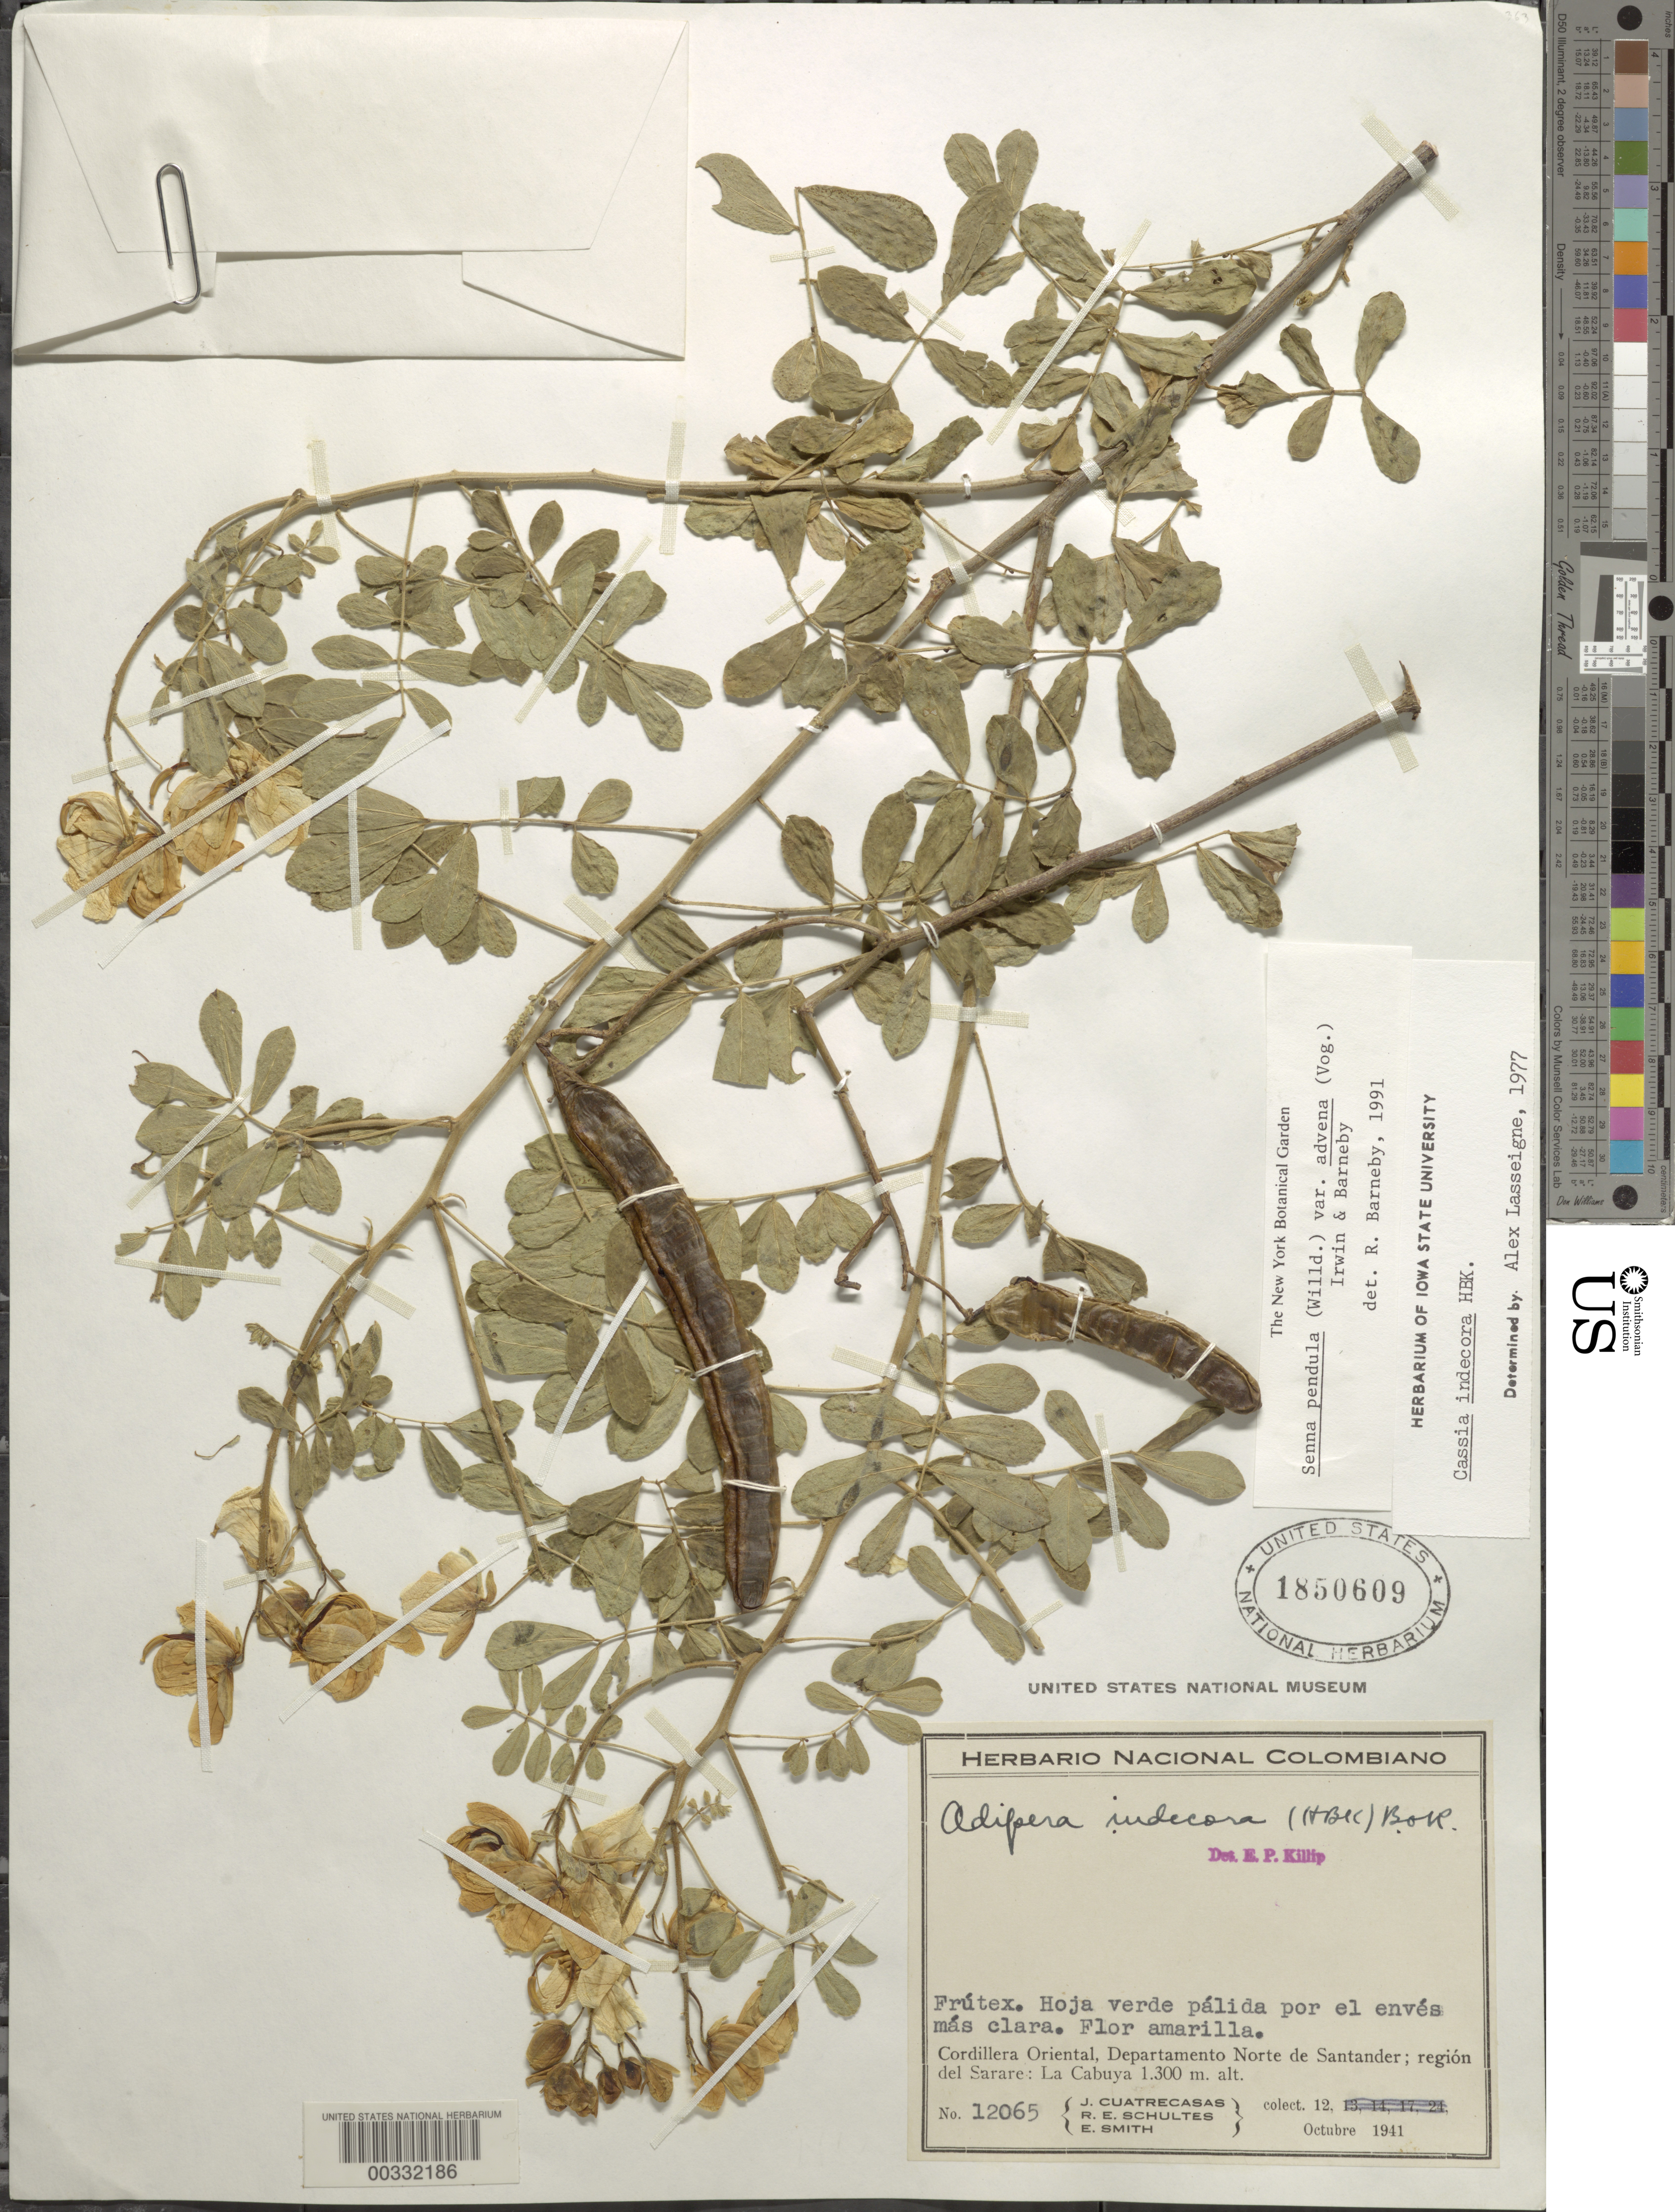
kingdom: Plantae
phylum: Tracheophyta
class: Magnoliopsida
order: Fabales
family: Fabaceae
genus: Senna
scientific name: Senna pendula var. advena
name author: (Vogel) H.S. Irwin & Barneby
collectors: J. Cuatrecasas, R. E. Schultes & C. E. Smith Jr.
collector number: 12065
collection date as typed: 12 Oct 1941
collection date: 1941-10-12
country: Colombia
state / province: Norte de Santander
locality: Cordillera Oriental; region del Sarare; la Cubuya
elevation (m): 1300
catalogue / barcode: US 1850609